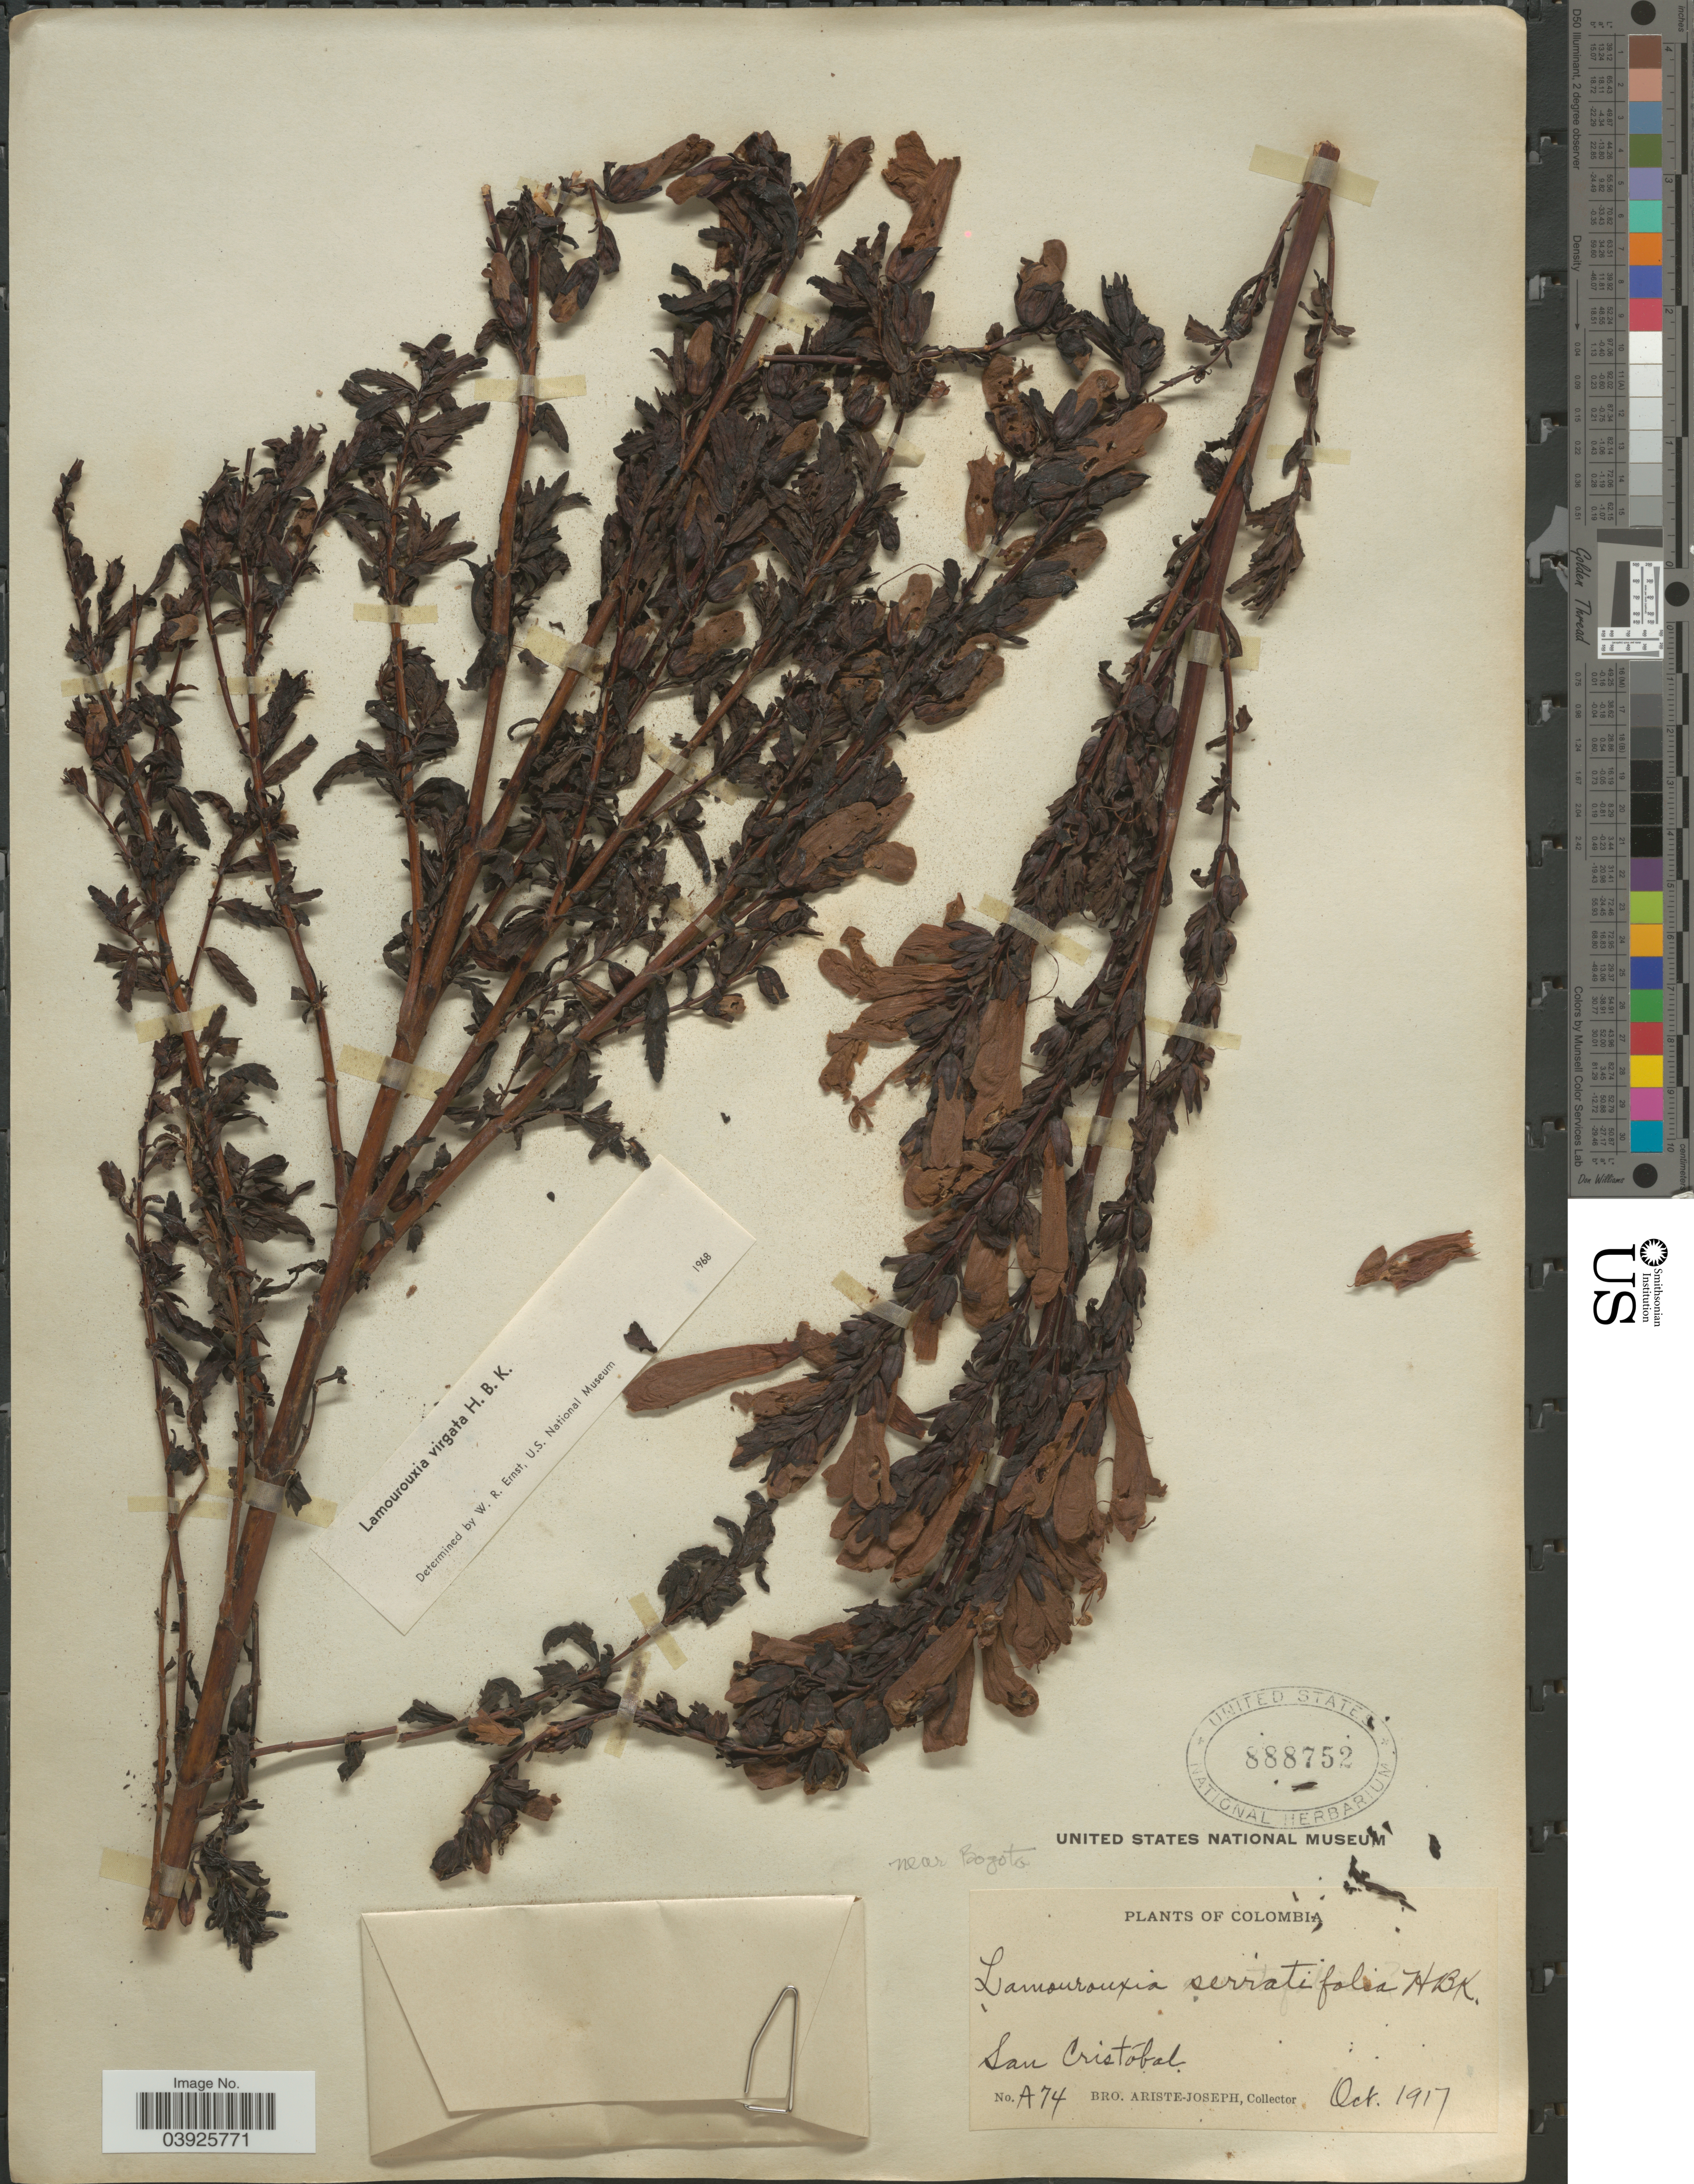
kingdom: Plantae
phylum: Tracheophyta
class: Magnoliopsida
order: Lamiales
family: Orobanchaceae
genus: Lamourouxia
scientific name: Lamourouxia virgata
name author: Kunth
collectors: Bro. Ariste-Joseph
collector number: A74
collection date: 1917-10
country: Colombia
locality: San Cristóbal. Near Bogota.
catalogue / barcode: US 888752